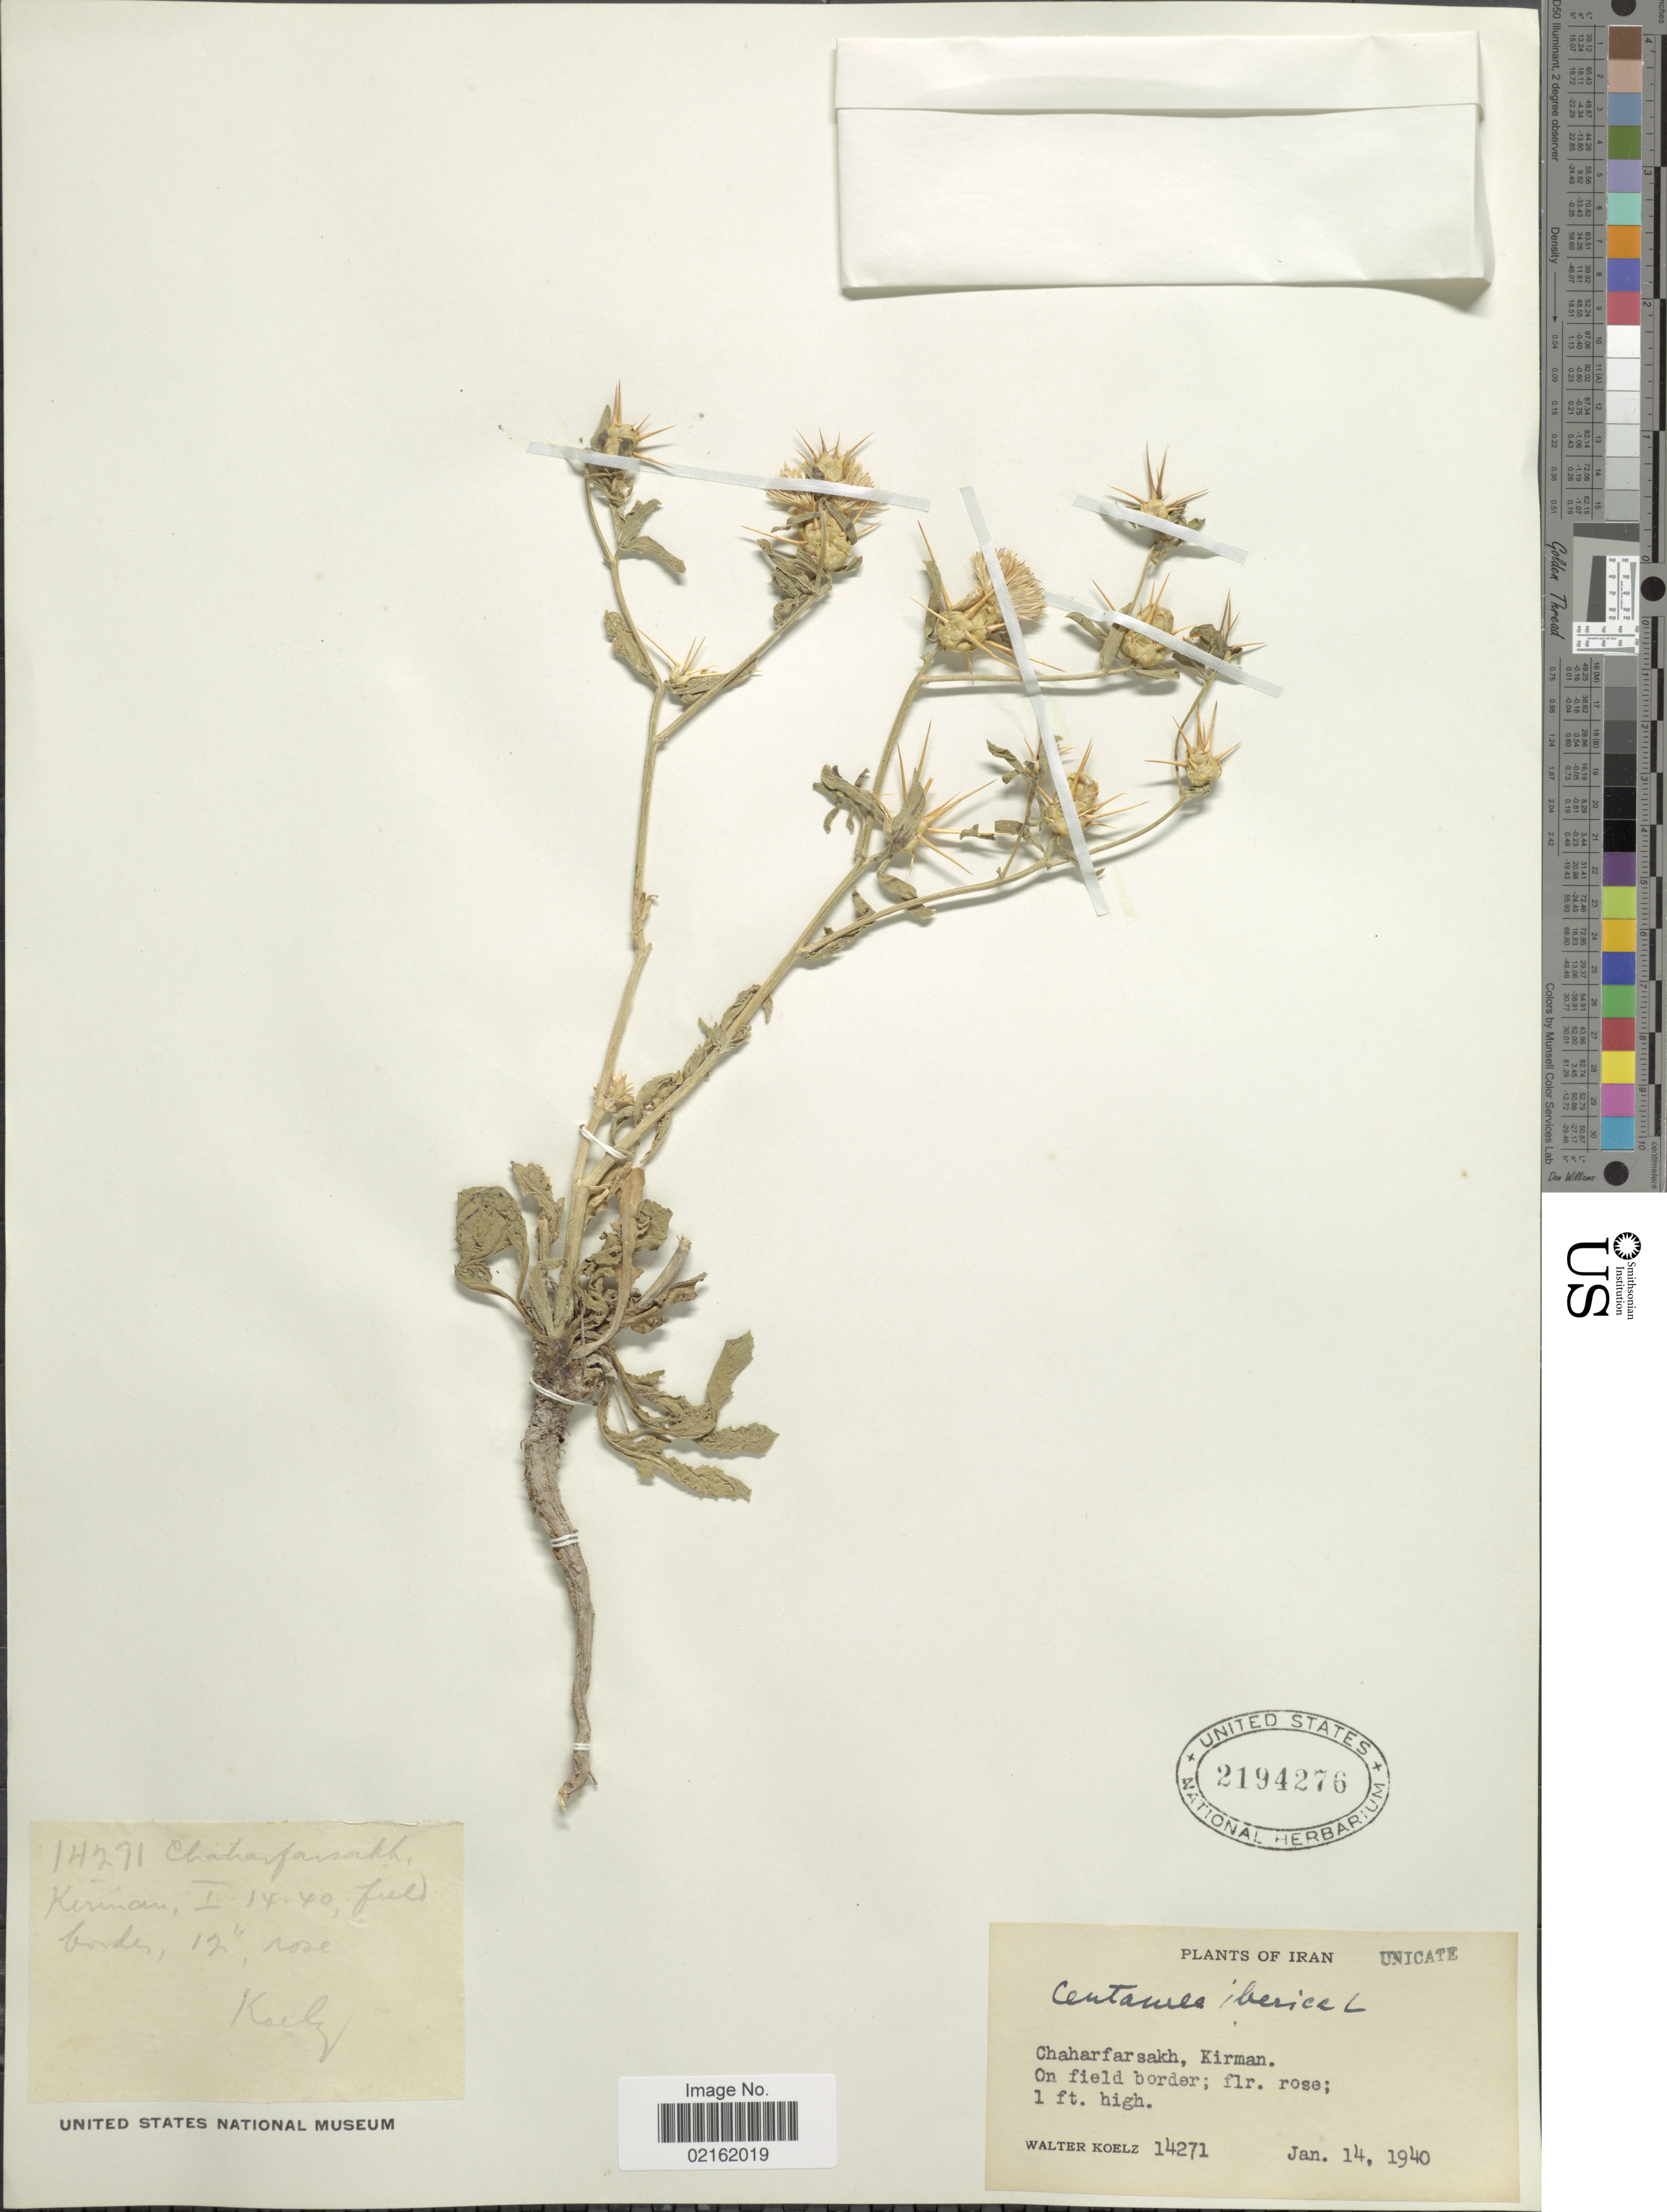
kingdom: Plantae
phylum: Tracheophyta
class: Magnoliopsida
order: Asterales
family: Asteraceae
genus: Centaurea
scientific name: Centaurea iberica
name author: Trevir. ex Spreng.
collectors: W. N. Koelz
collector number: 14271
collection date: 1940-01-14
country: Iran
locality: Chaharfarsakh, Kirman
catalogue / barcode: US 2194276